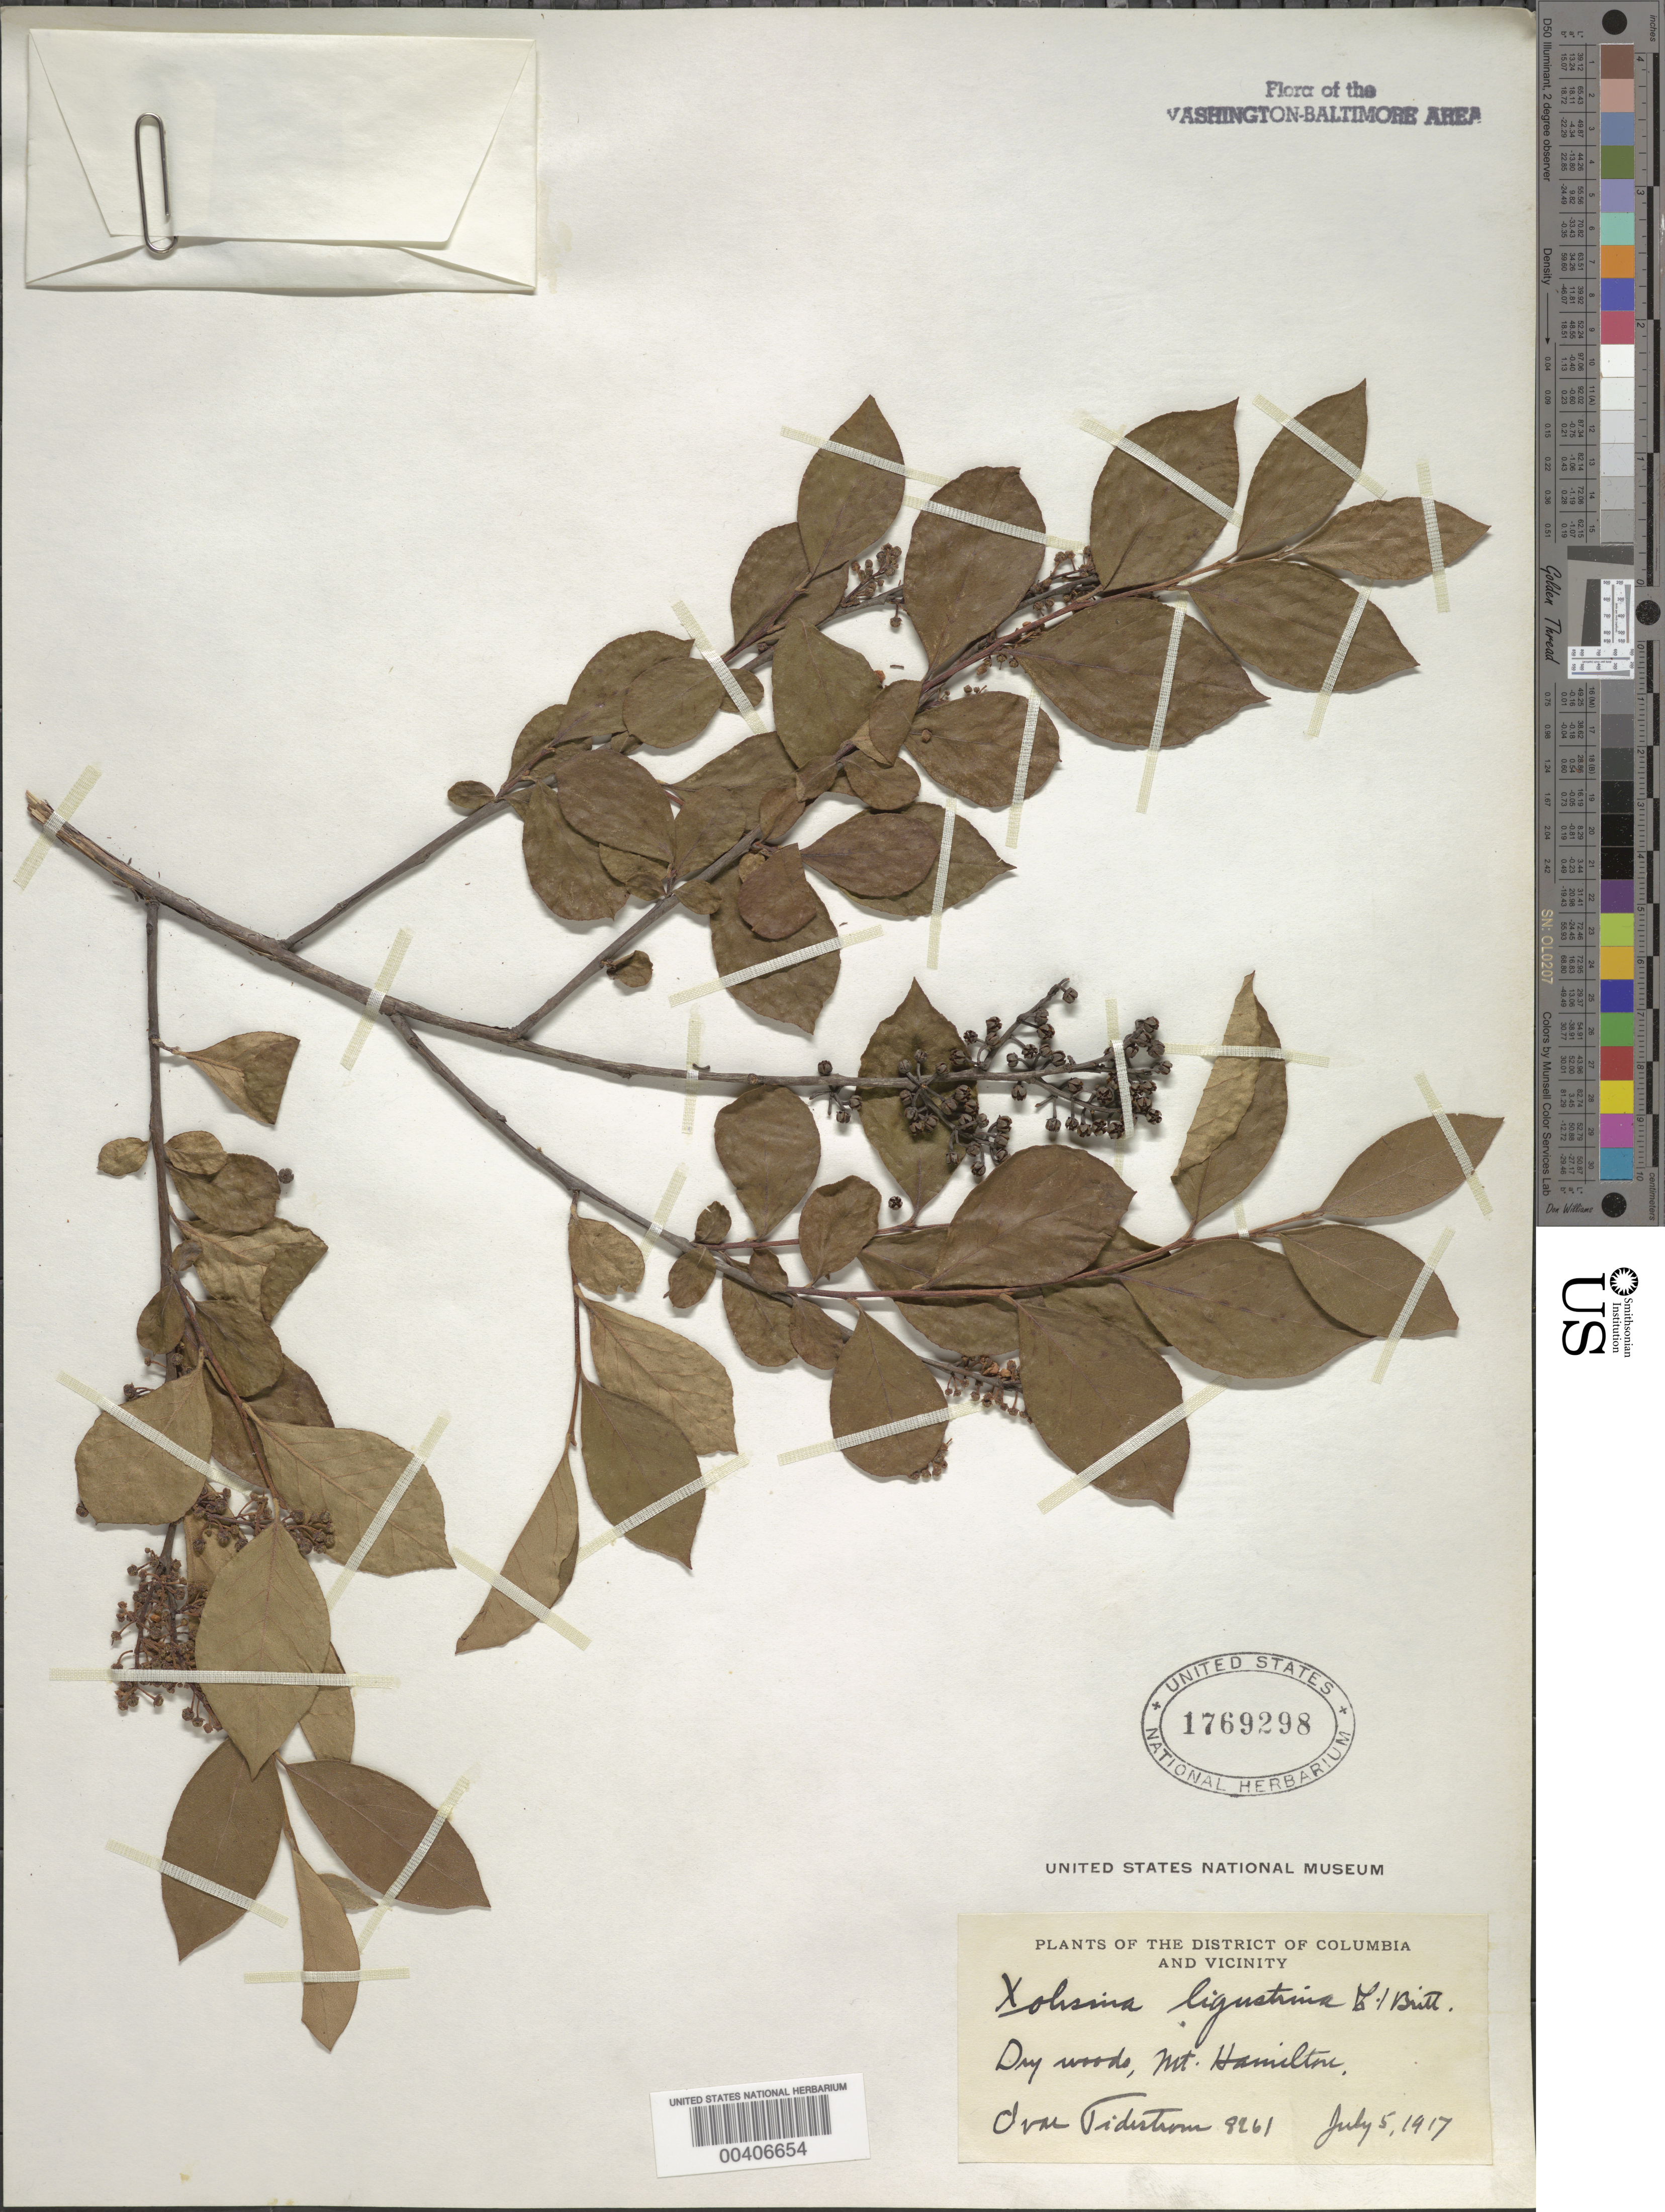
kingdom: Plantae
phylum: Tracheophyta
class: Magnoliopsida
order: Ericales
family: Ericaceae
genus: Lyonia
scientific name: Lyonia ligustrina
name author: (L.) DC.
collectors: I. F. Tidestrom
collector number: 8261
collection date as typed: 05 Jul 1917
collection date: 1917-07-05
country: United States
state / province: District of Columbia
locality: Mount Hamilton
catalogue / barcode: US 1769298